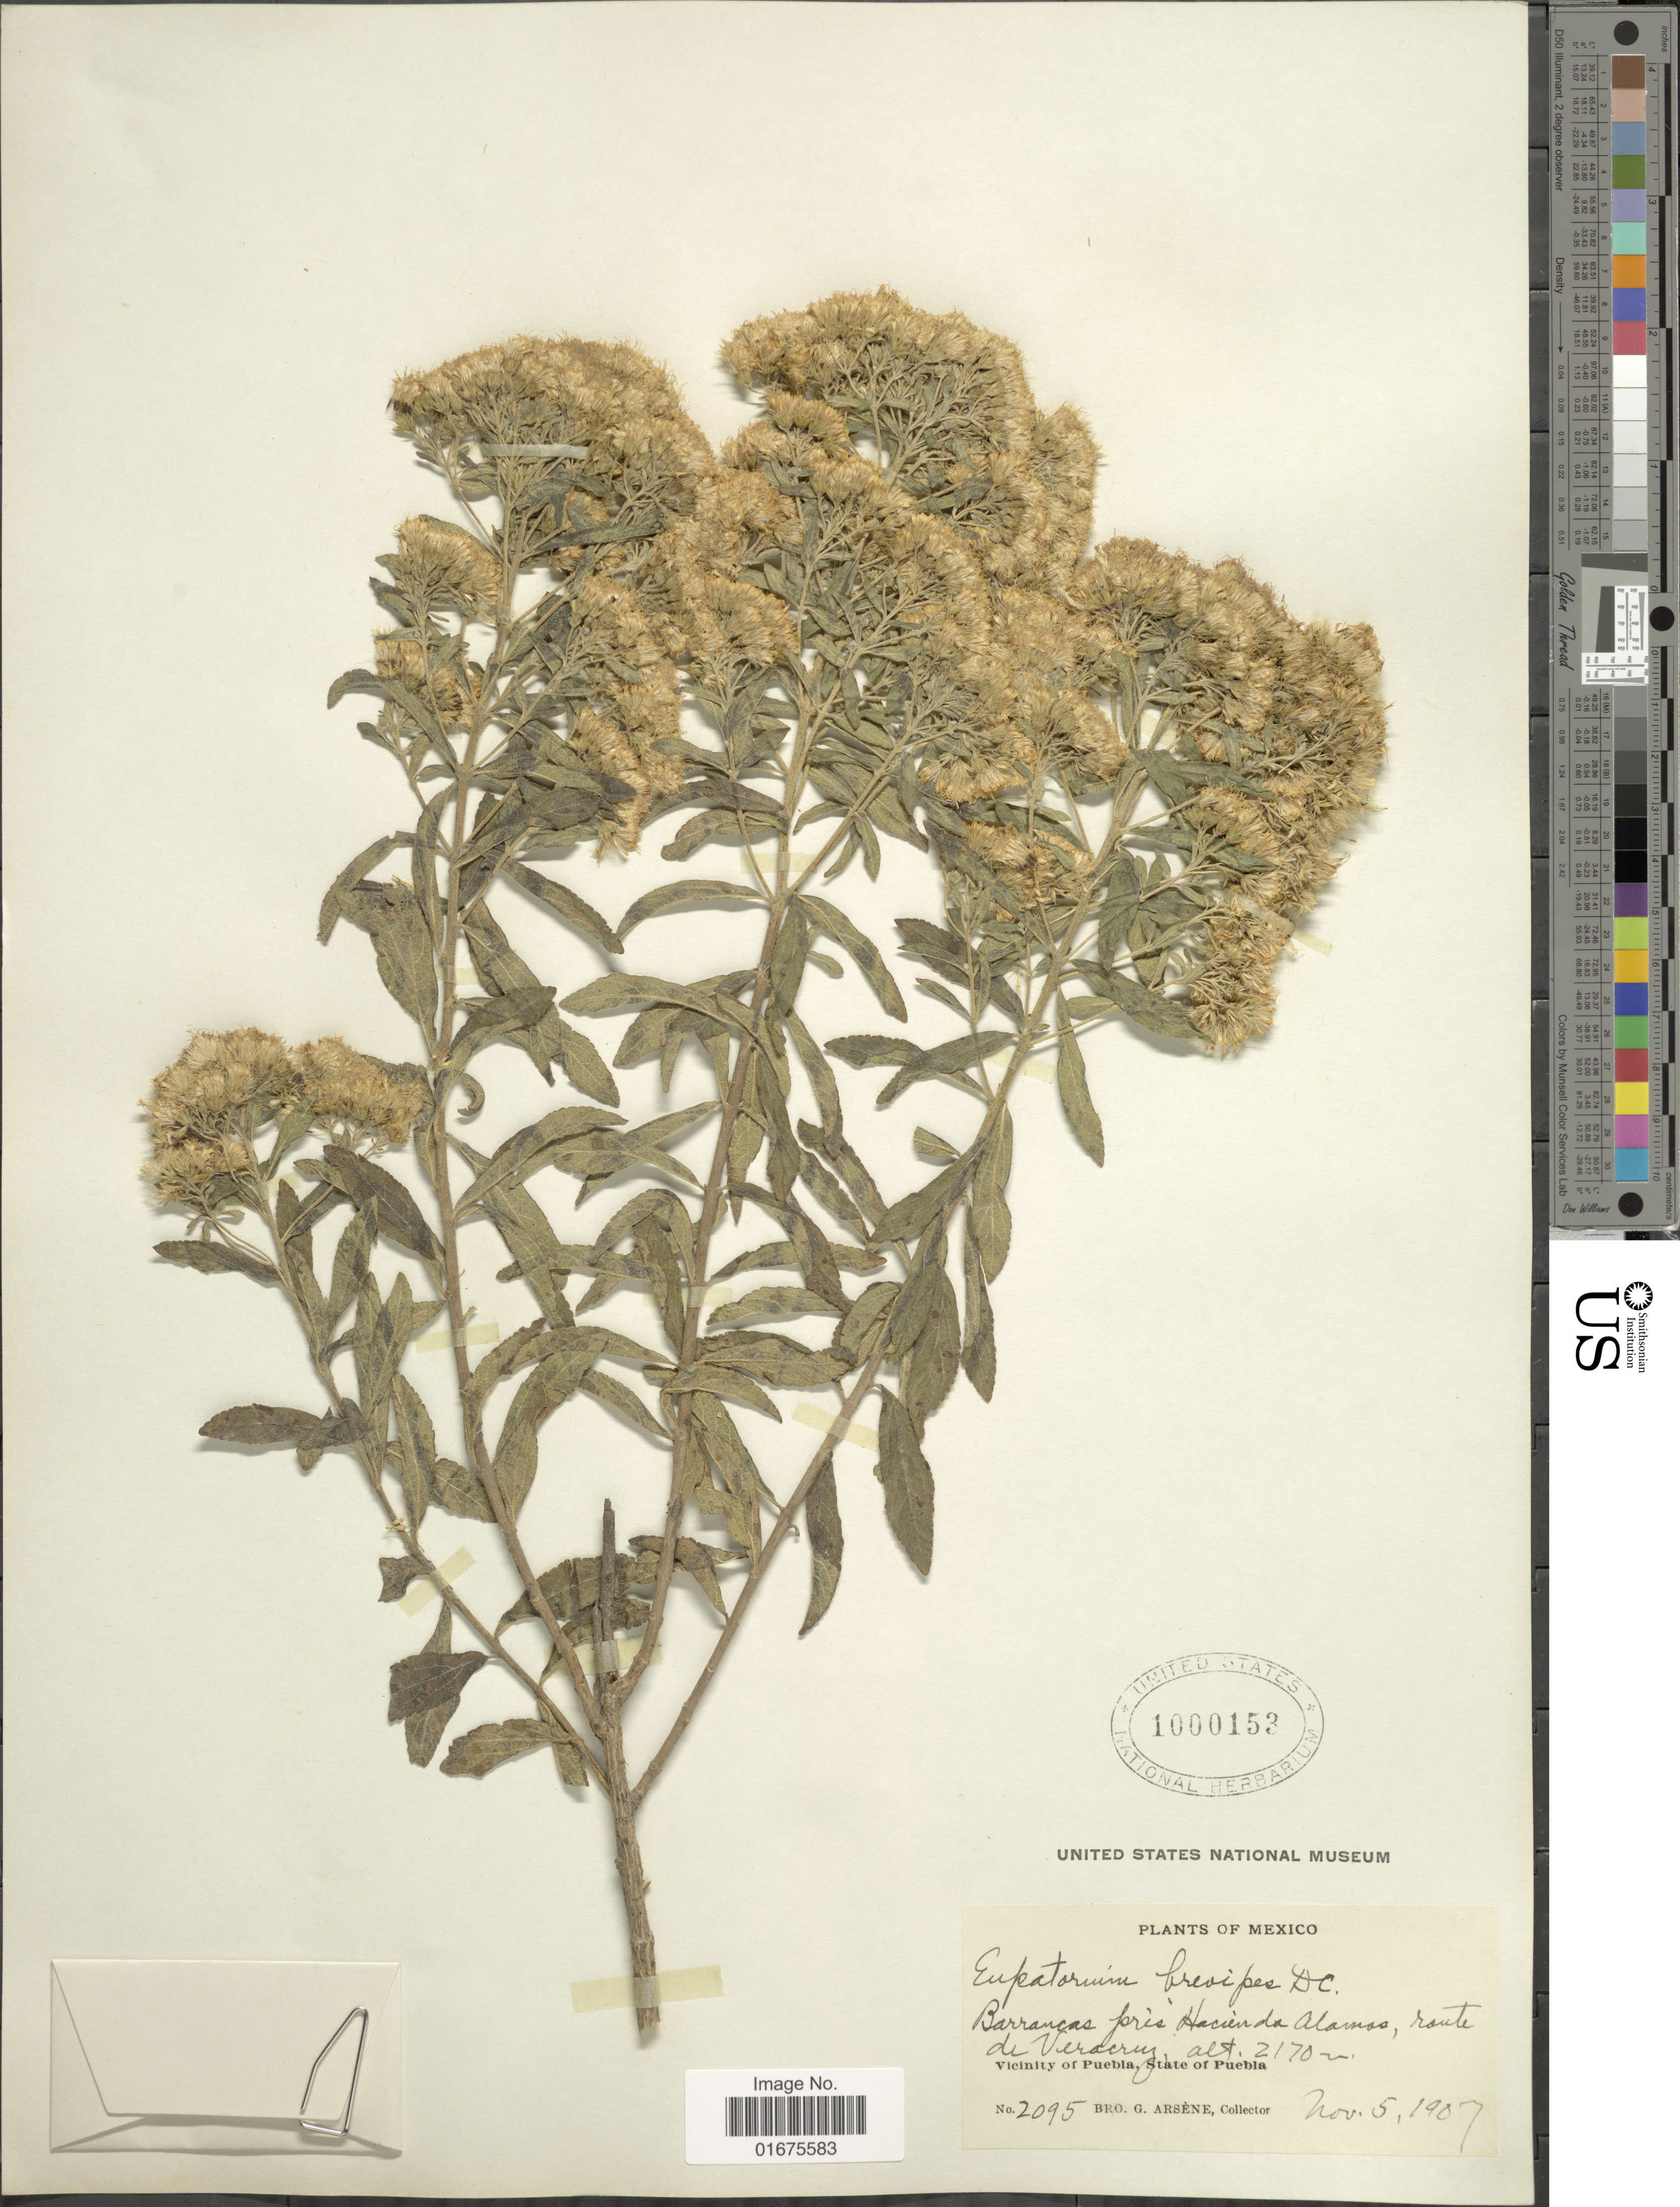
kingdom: Plantae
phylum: Tracheophyta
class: Magnoliopsida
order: Asterales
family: Asteraceae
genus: Ageratina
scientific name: Ageratina brevipes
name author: (DC.) R.M. King & H. Rob.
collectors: Bro. G. Arsène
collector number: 2095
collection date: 1907-11-05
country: Mexico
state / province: Puebla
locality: Barrancas pres Hacienda Alamos, route de Veracruz, Vicinity of Puebla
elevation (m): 2170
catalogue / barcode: US 1000153